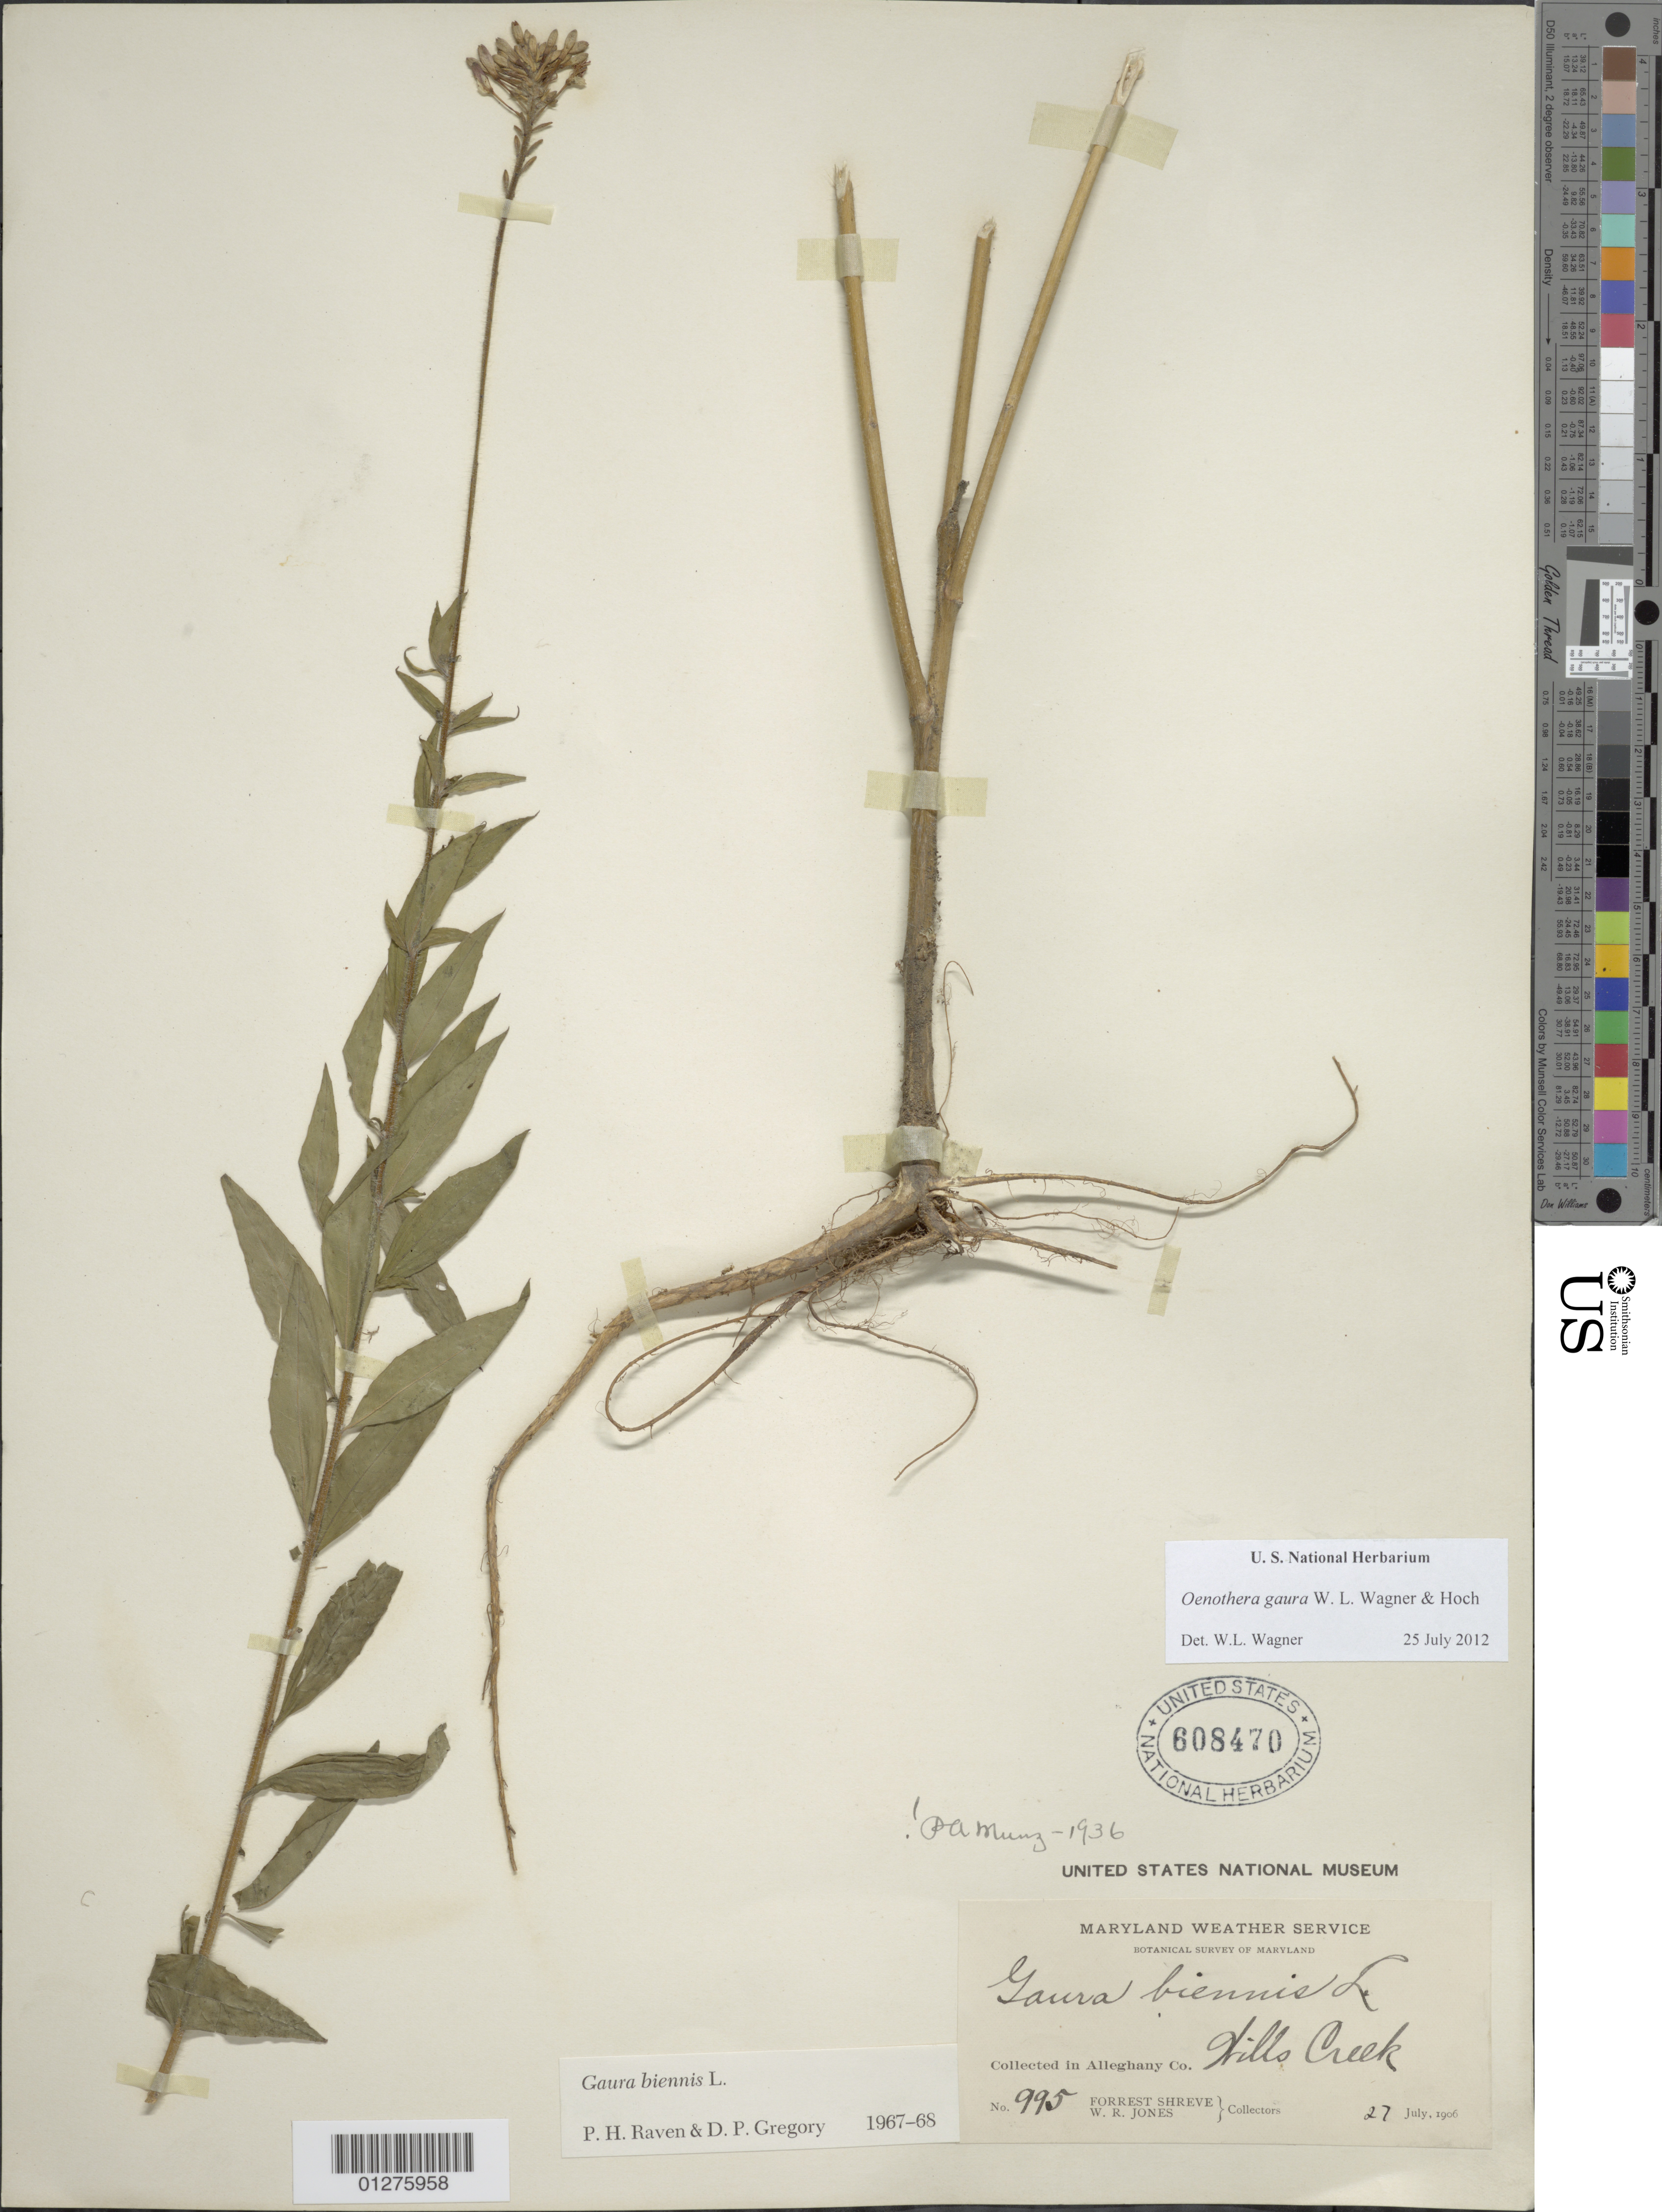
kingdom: Plantae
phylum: Tracheophyta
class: Magnoliopsida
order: Myrtales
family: Onagraceae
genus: Oenothera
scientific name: Oenothera gaura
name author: W.L. Wagner & Hoch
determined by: Wagner, W. L., (BOT), Smithsonian Institution - National Museum of Natural History (UNITED STATES)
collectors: F. Shreve & W. R. Jones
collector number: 995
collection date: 1906-07-27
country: United States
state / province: Maryland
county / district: Allegany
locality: Mills Creek.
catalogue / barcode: US 608470